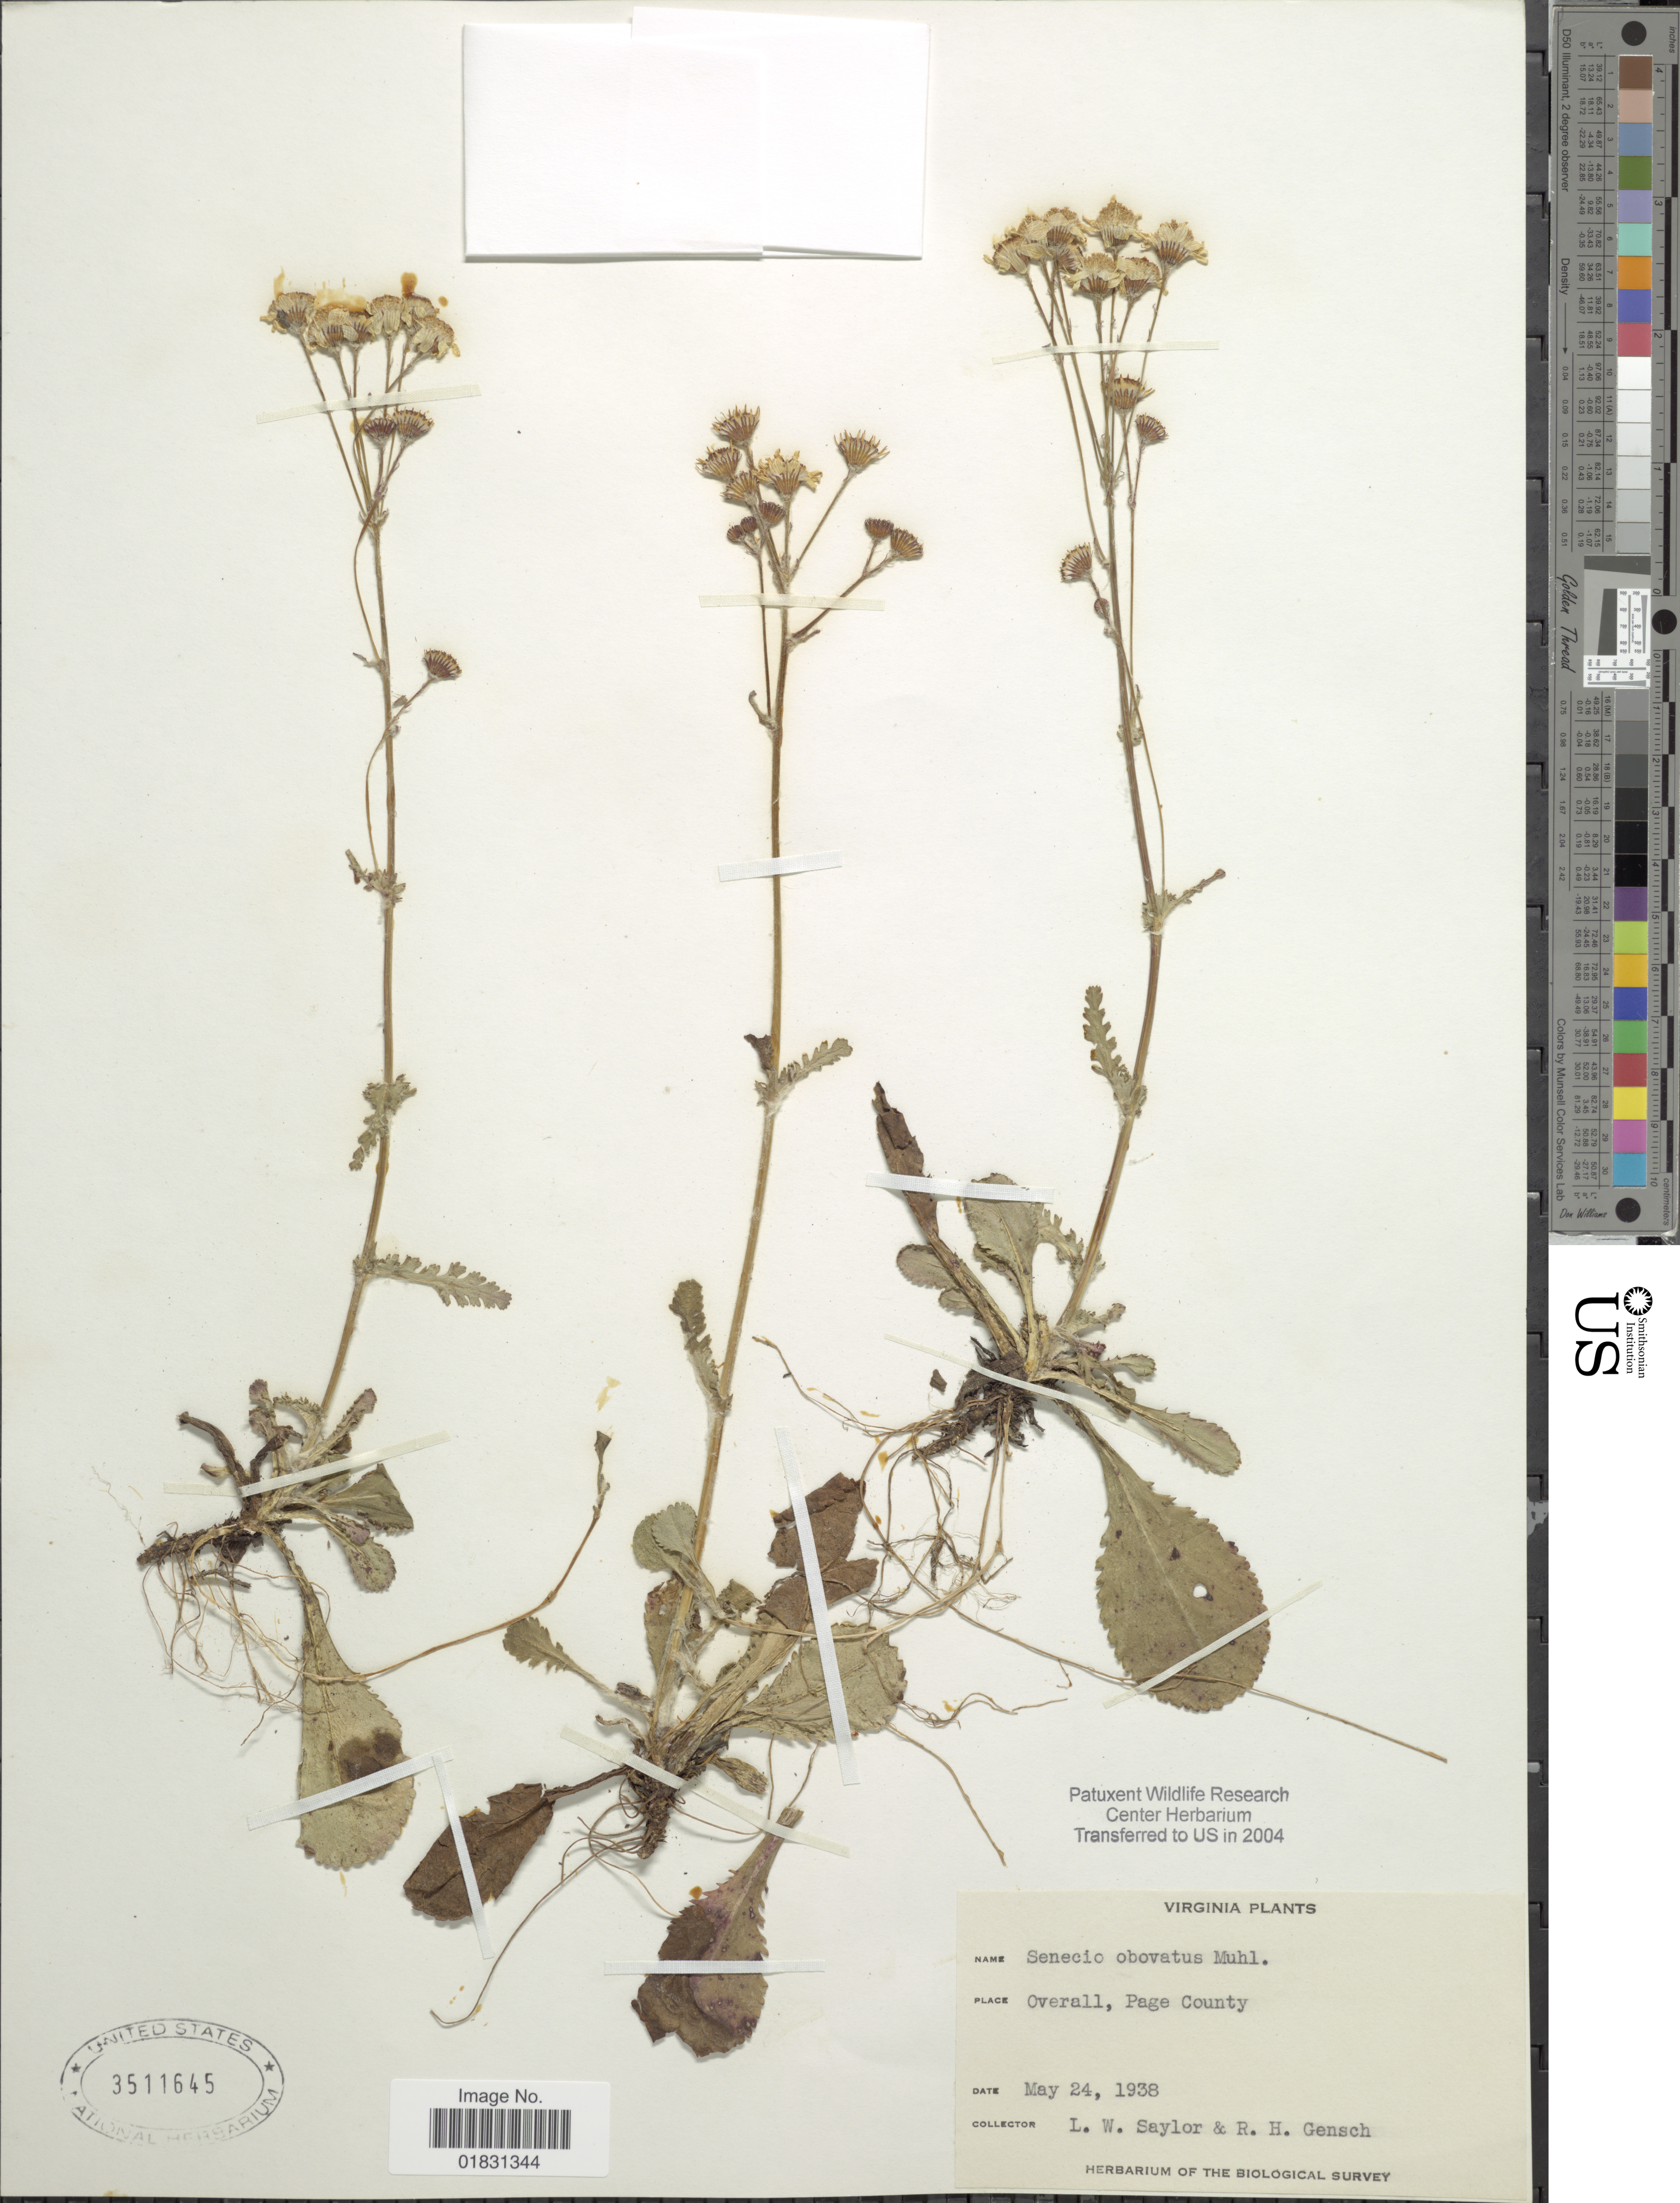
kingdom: Plantae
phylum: Tracheophyta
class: Magnoliopsida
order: Asterales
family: Asteraceae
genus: Packera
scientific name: Packera obovata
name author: (Muhl. ex Willd.) W.A. Weber & Á. Löve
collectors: W. Saylor & R. Gensch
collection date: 1938-05-24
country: United States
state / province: Virginia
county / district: Page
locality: Overall, Page County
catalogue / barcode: US 3511645